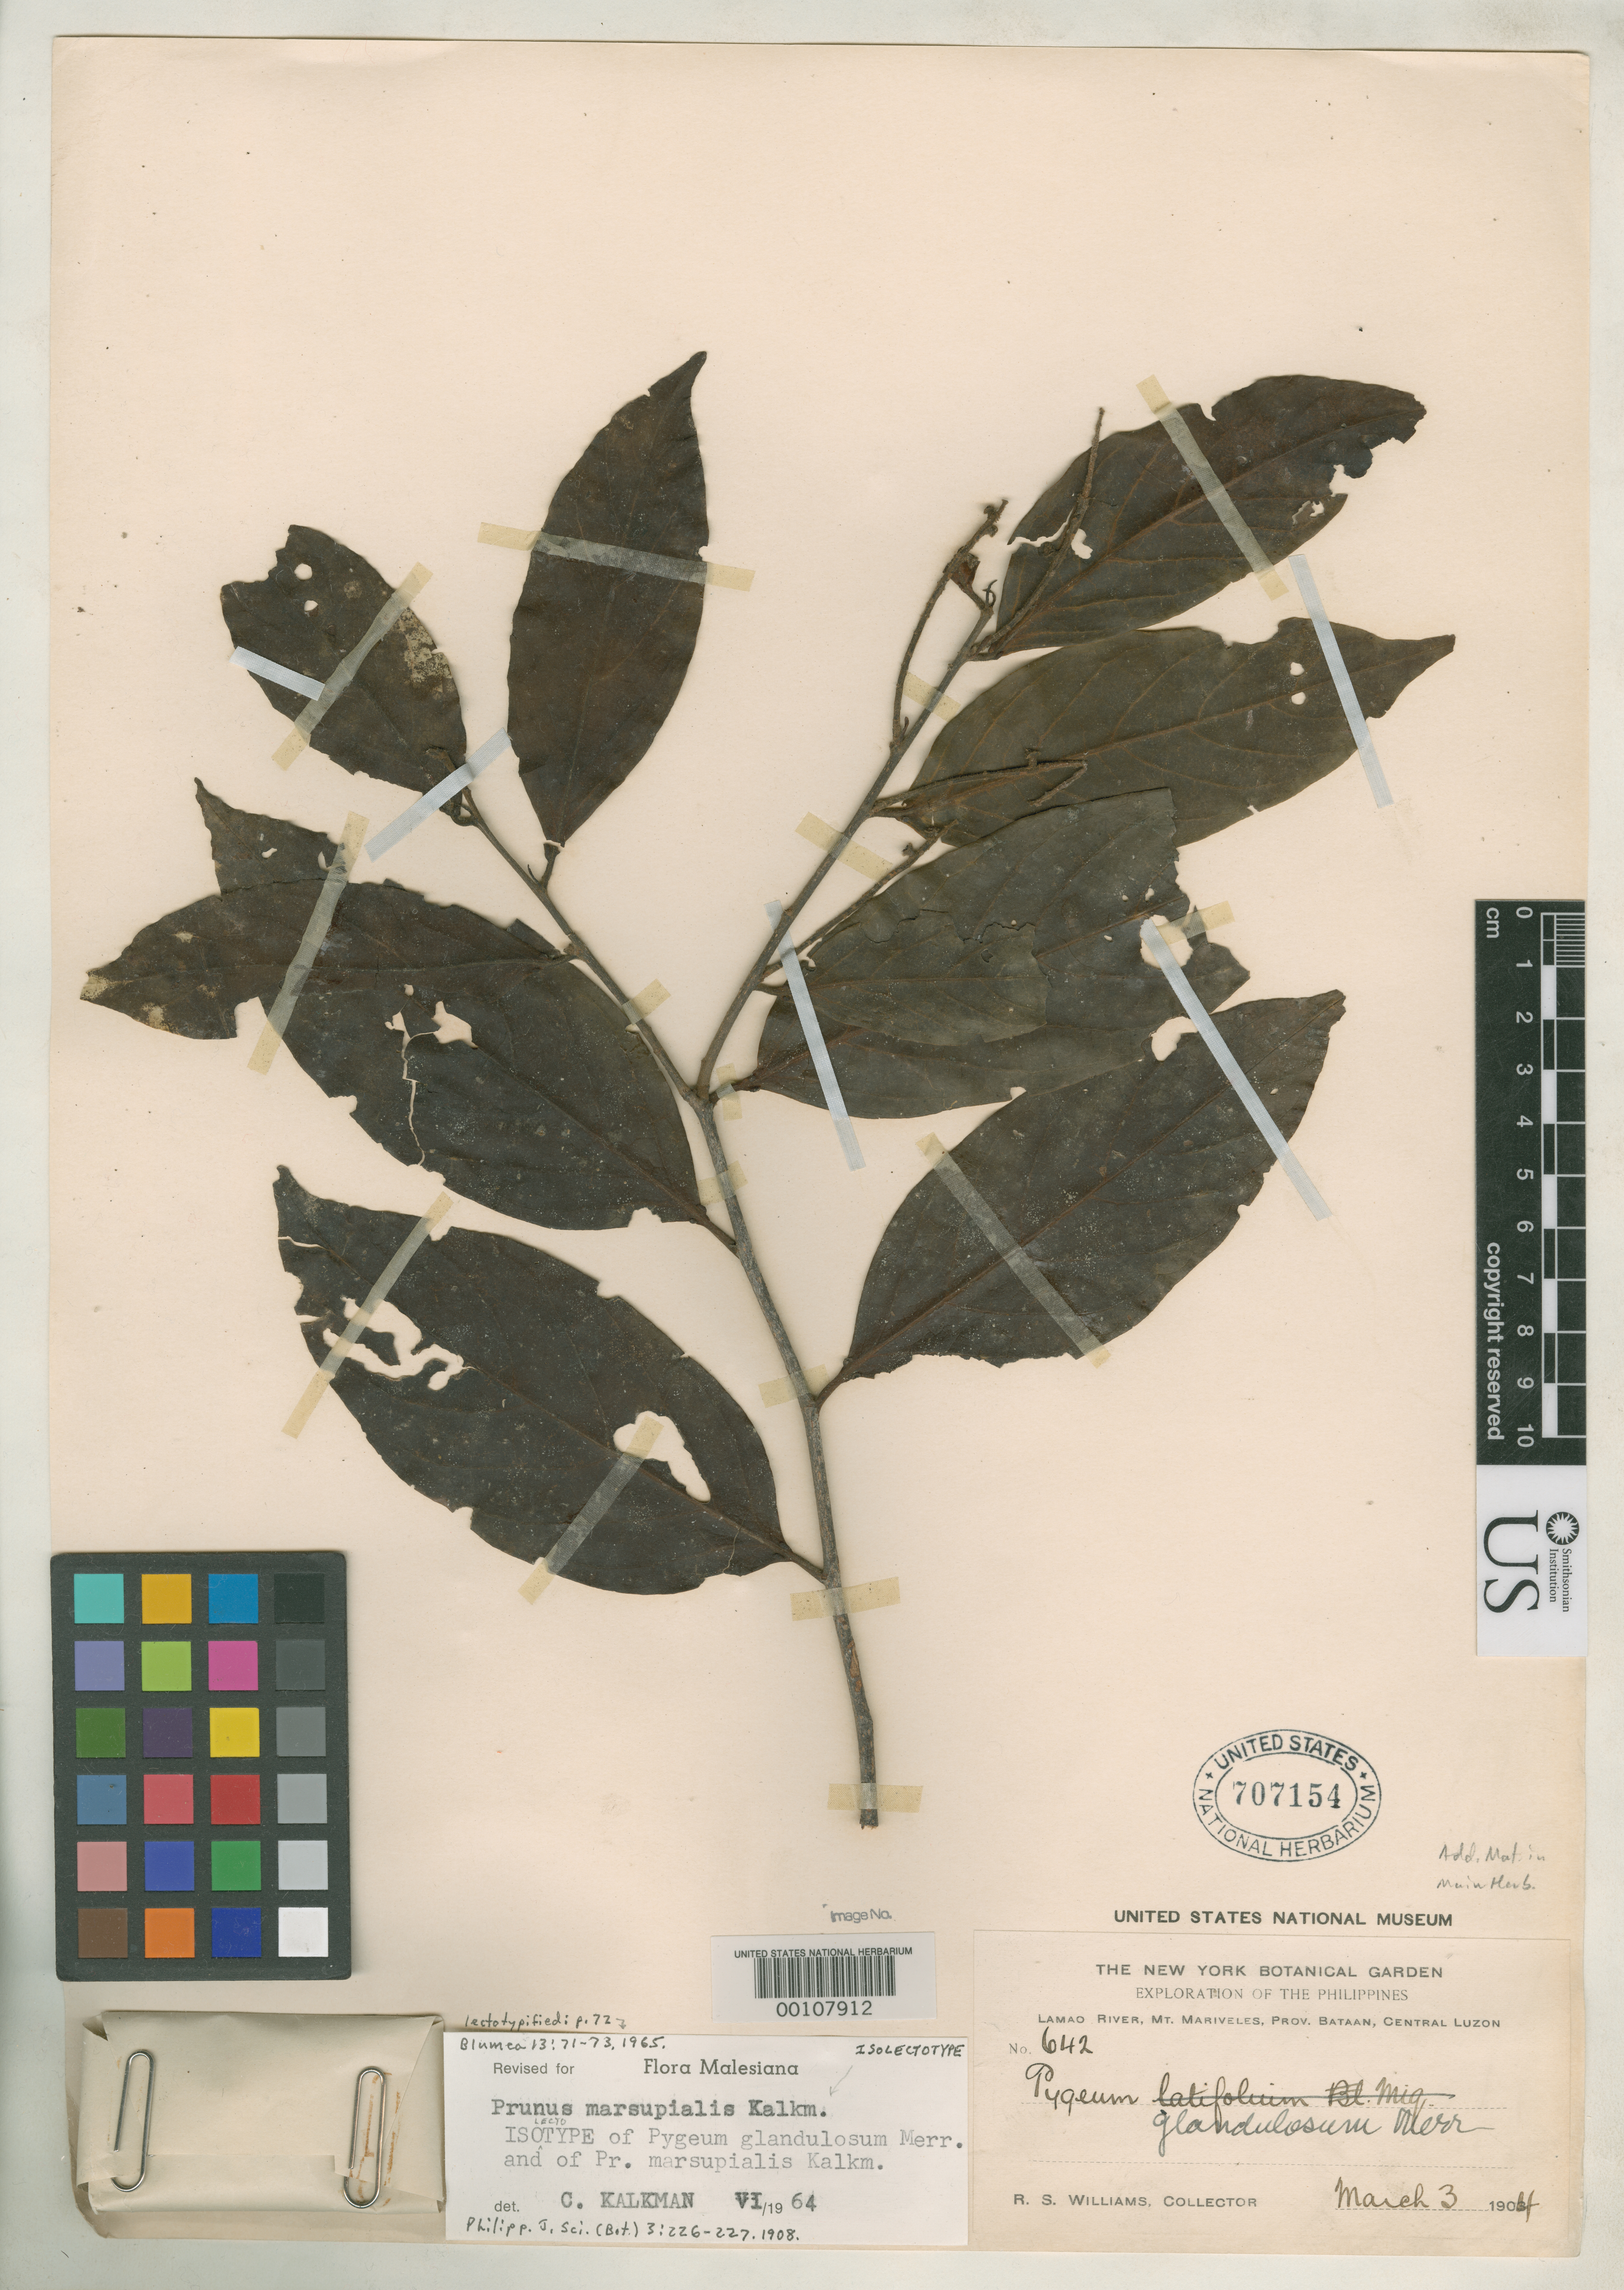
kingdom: Plantae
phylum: Tracheophyta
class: Magnoliopsida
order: Rosales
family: Rosaceae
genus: Pygeum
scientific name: Pygeum glandulosum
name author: Merr.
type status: Isolectotype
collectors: R. S. Williams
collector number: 642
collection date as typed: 03 Mar 1904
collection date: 1904-03-03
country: Philippines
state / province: Central Luzon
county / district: Bataan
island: Luzon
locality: Lamao River, Mt Mariveles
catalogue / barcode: US 707154